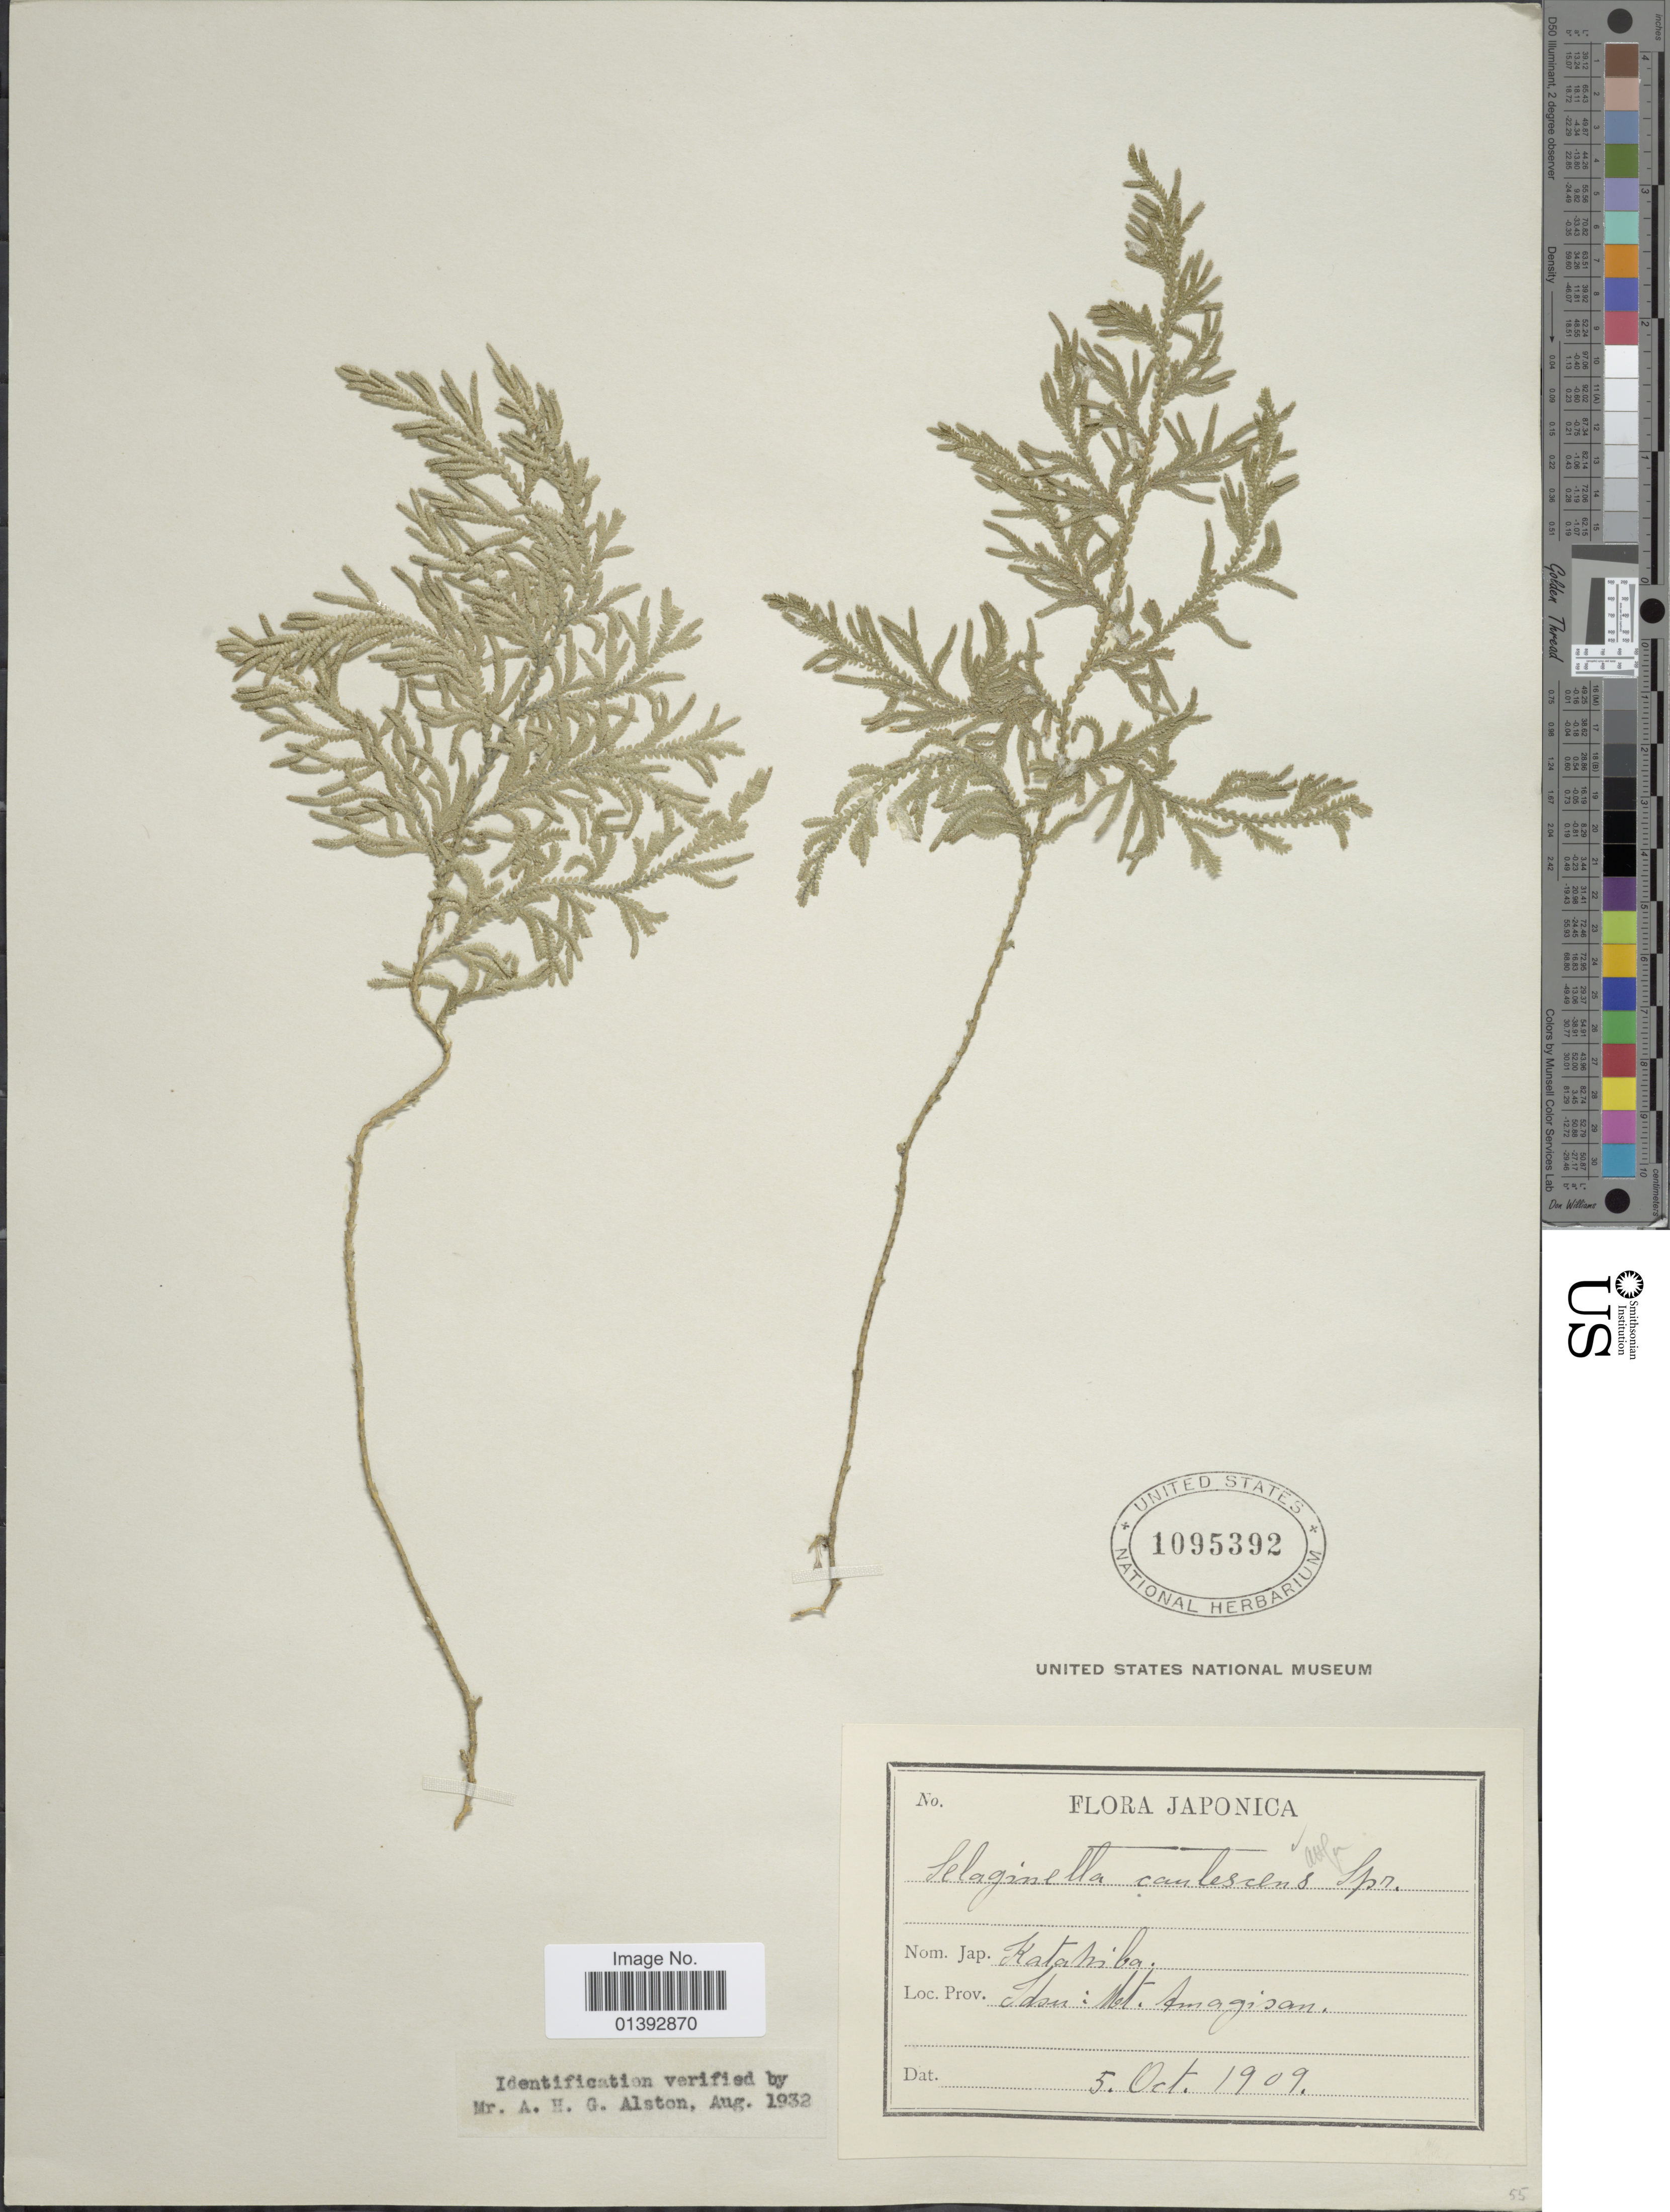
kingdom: Plantae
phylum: Tracheophyta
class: Lycopodiopsida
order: Selaginellales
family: Selaginellaceae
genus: Selaginella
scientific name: Selaginella involvens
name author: (Sw.) Spring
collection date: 1909-10-05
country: Japan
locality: Idsu: Mt. Amagisan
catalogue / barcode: US 1095392